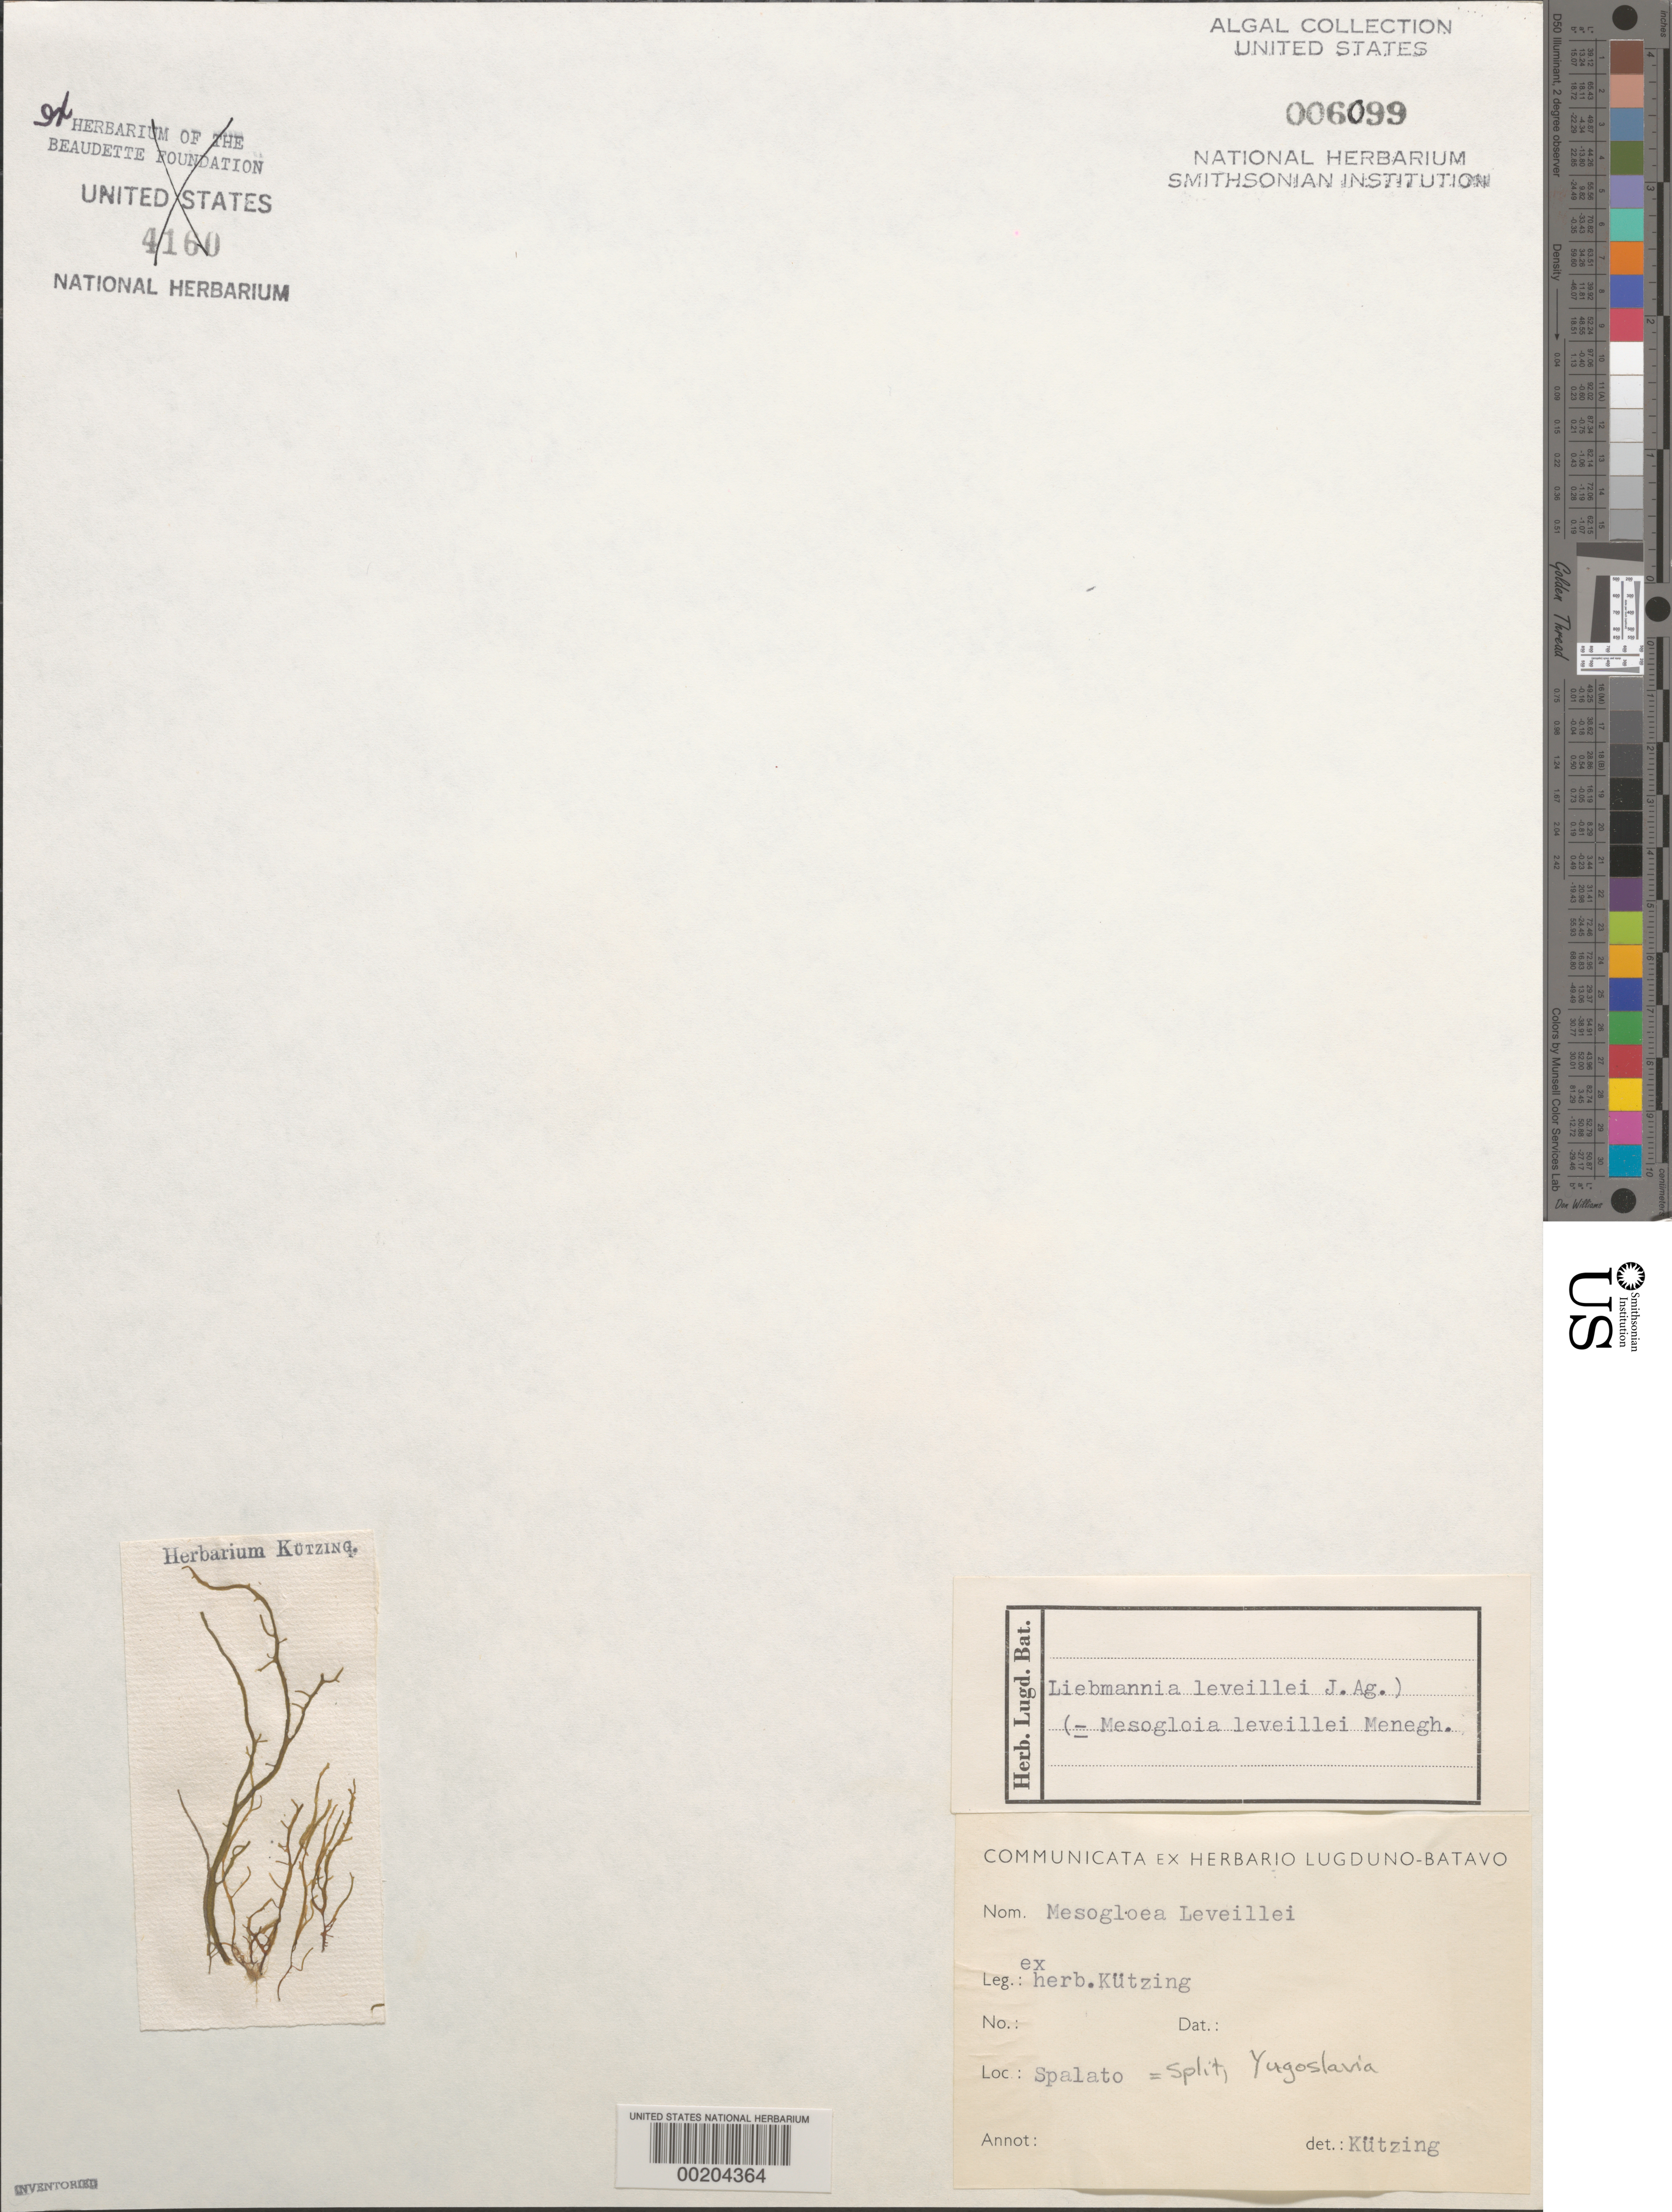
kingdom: Chromista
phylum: Ochrophyta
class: Phaeophyceae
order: Ectocarpales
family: Chordariaceae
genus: Mesogloia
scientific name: Mesogloia vermiculata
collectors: F. Kuetzing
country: Croatia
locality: Split (Spalato)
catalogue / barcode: US 6099